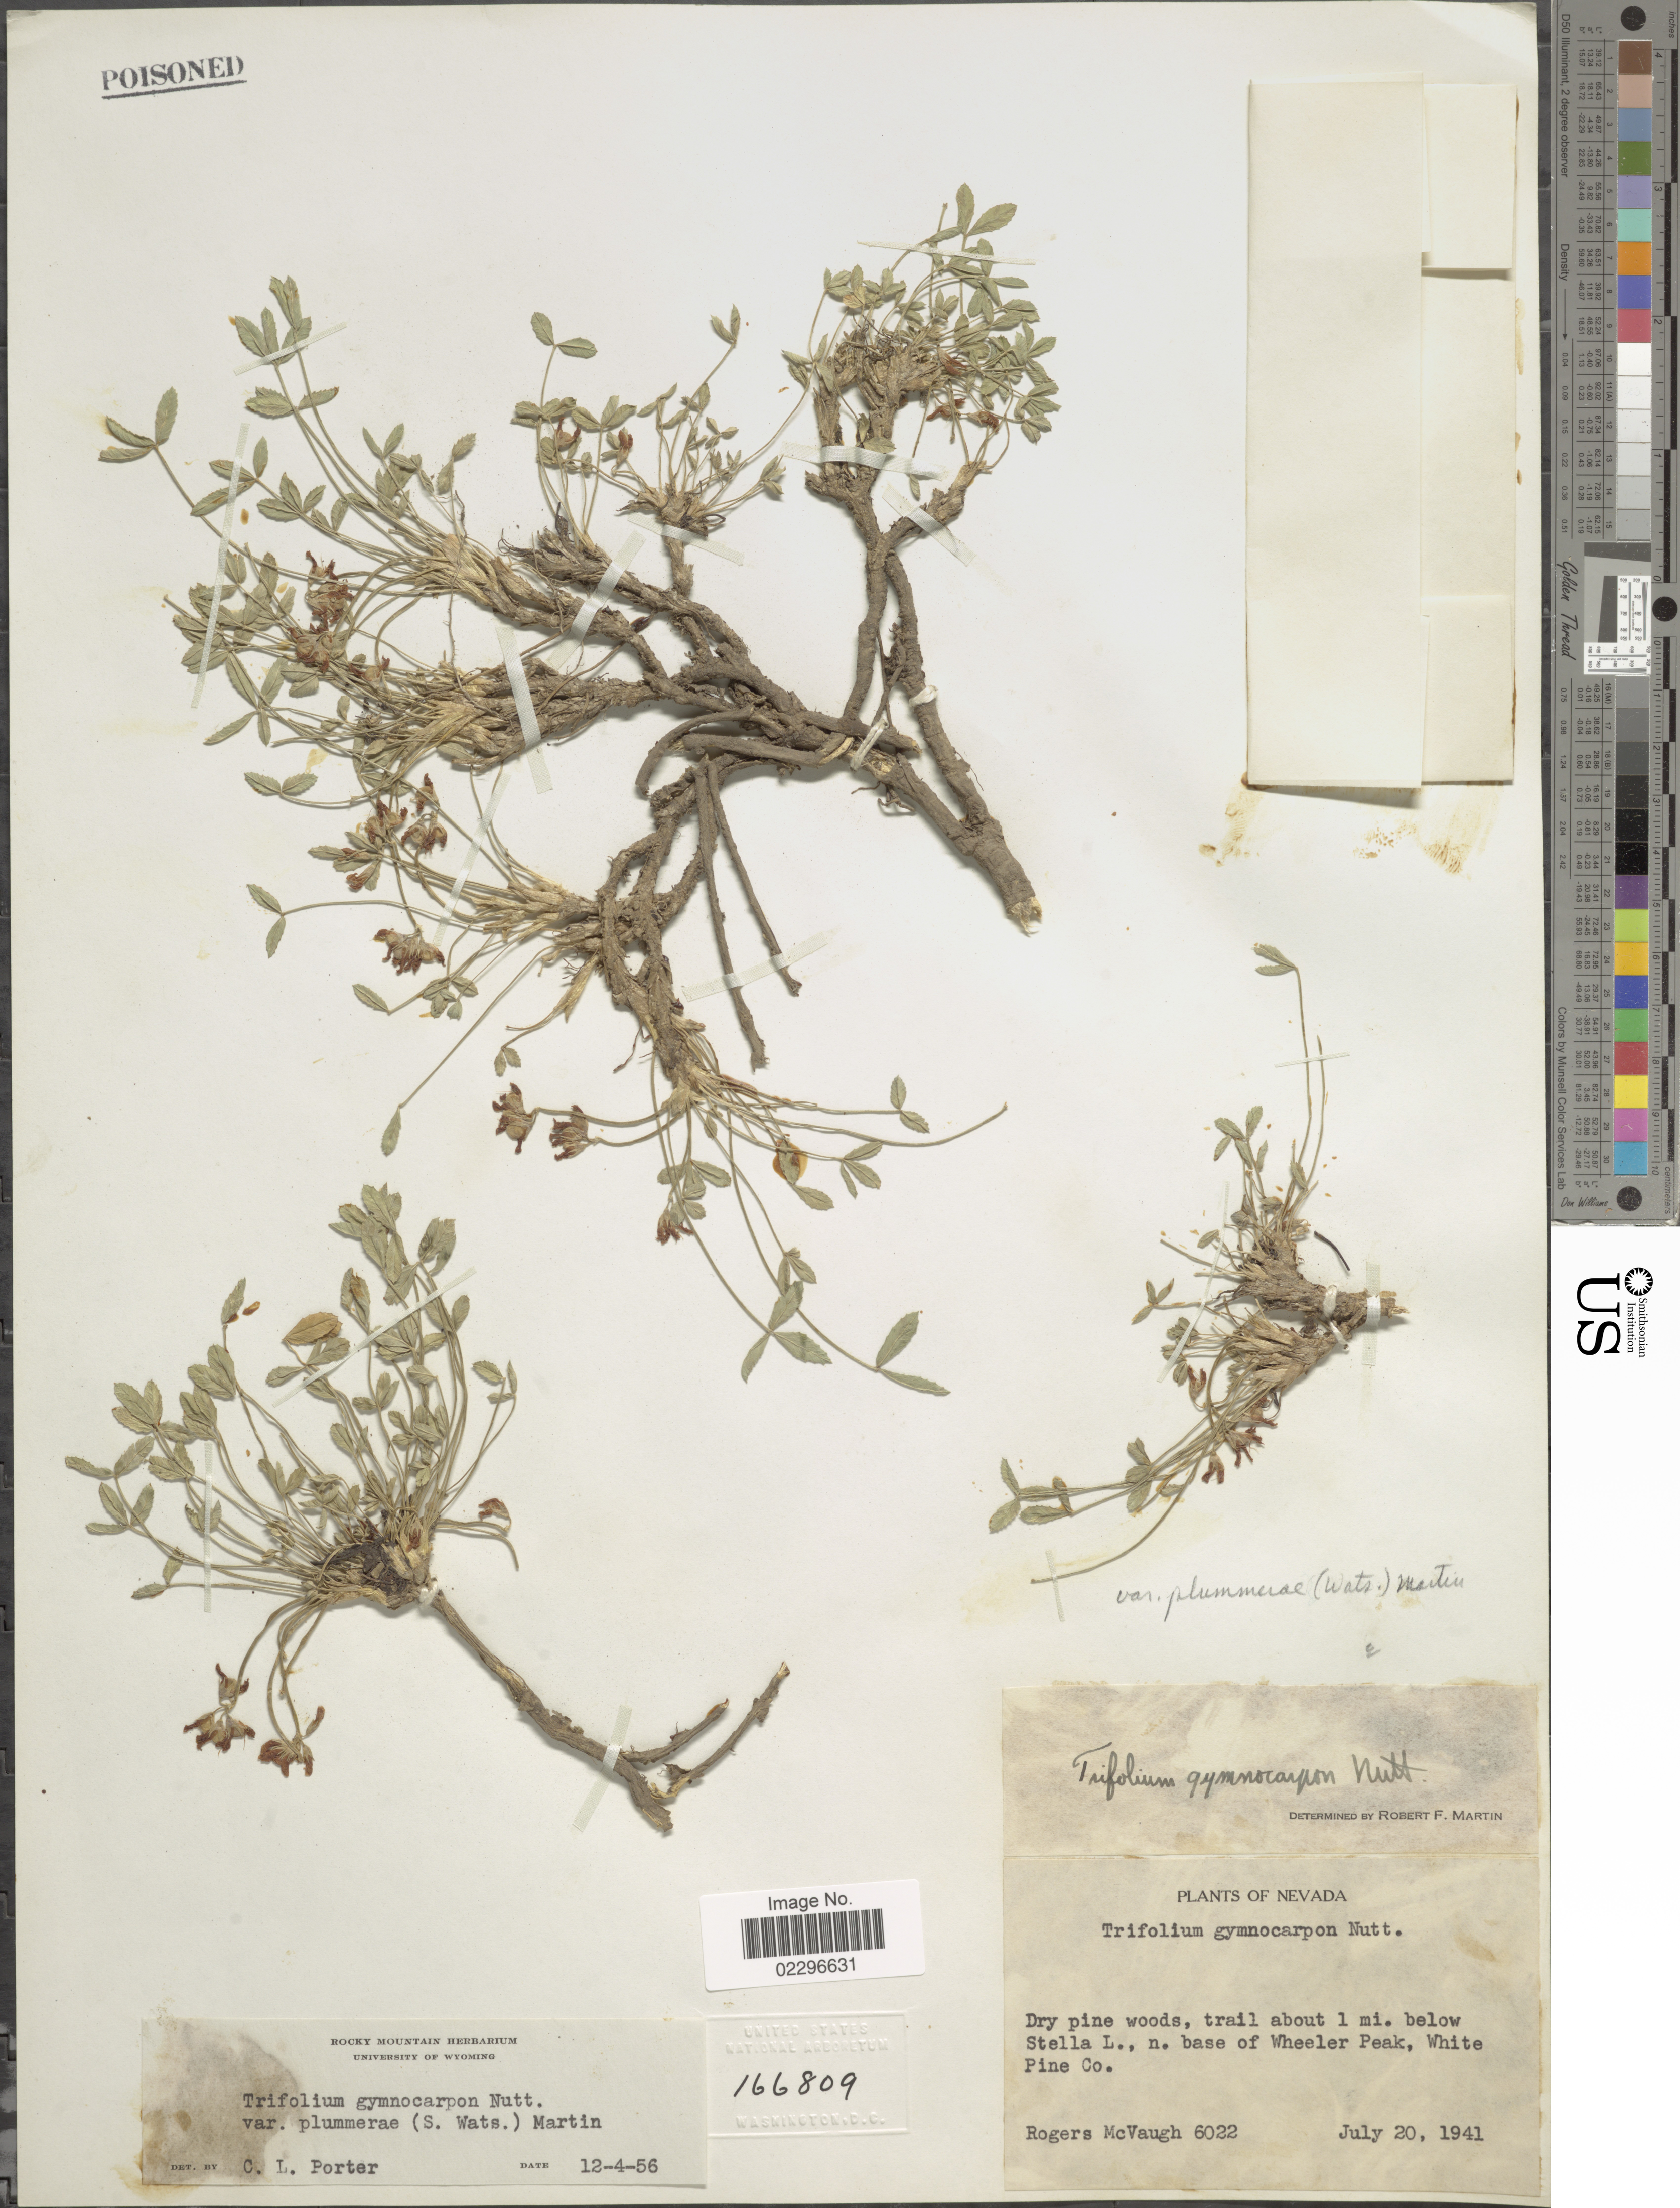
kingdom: Plantae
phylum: Tracheophyta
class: Magnoliopsida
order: Fabales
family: Fabaceae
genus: Trifolium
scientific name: Trifolium gymnocarpon var. plummerae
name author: (S. Watson) J.S. Martin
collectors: R. McVaugh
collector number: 6022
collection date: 1941-07-20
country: United States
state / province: Nevada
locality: Dry pine woods, trail about 1 mi. below Stella L., n. base of Wheeler Peak, White Pine Co.